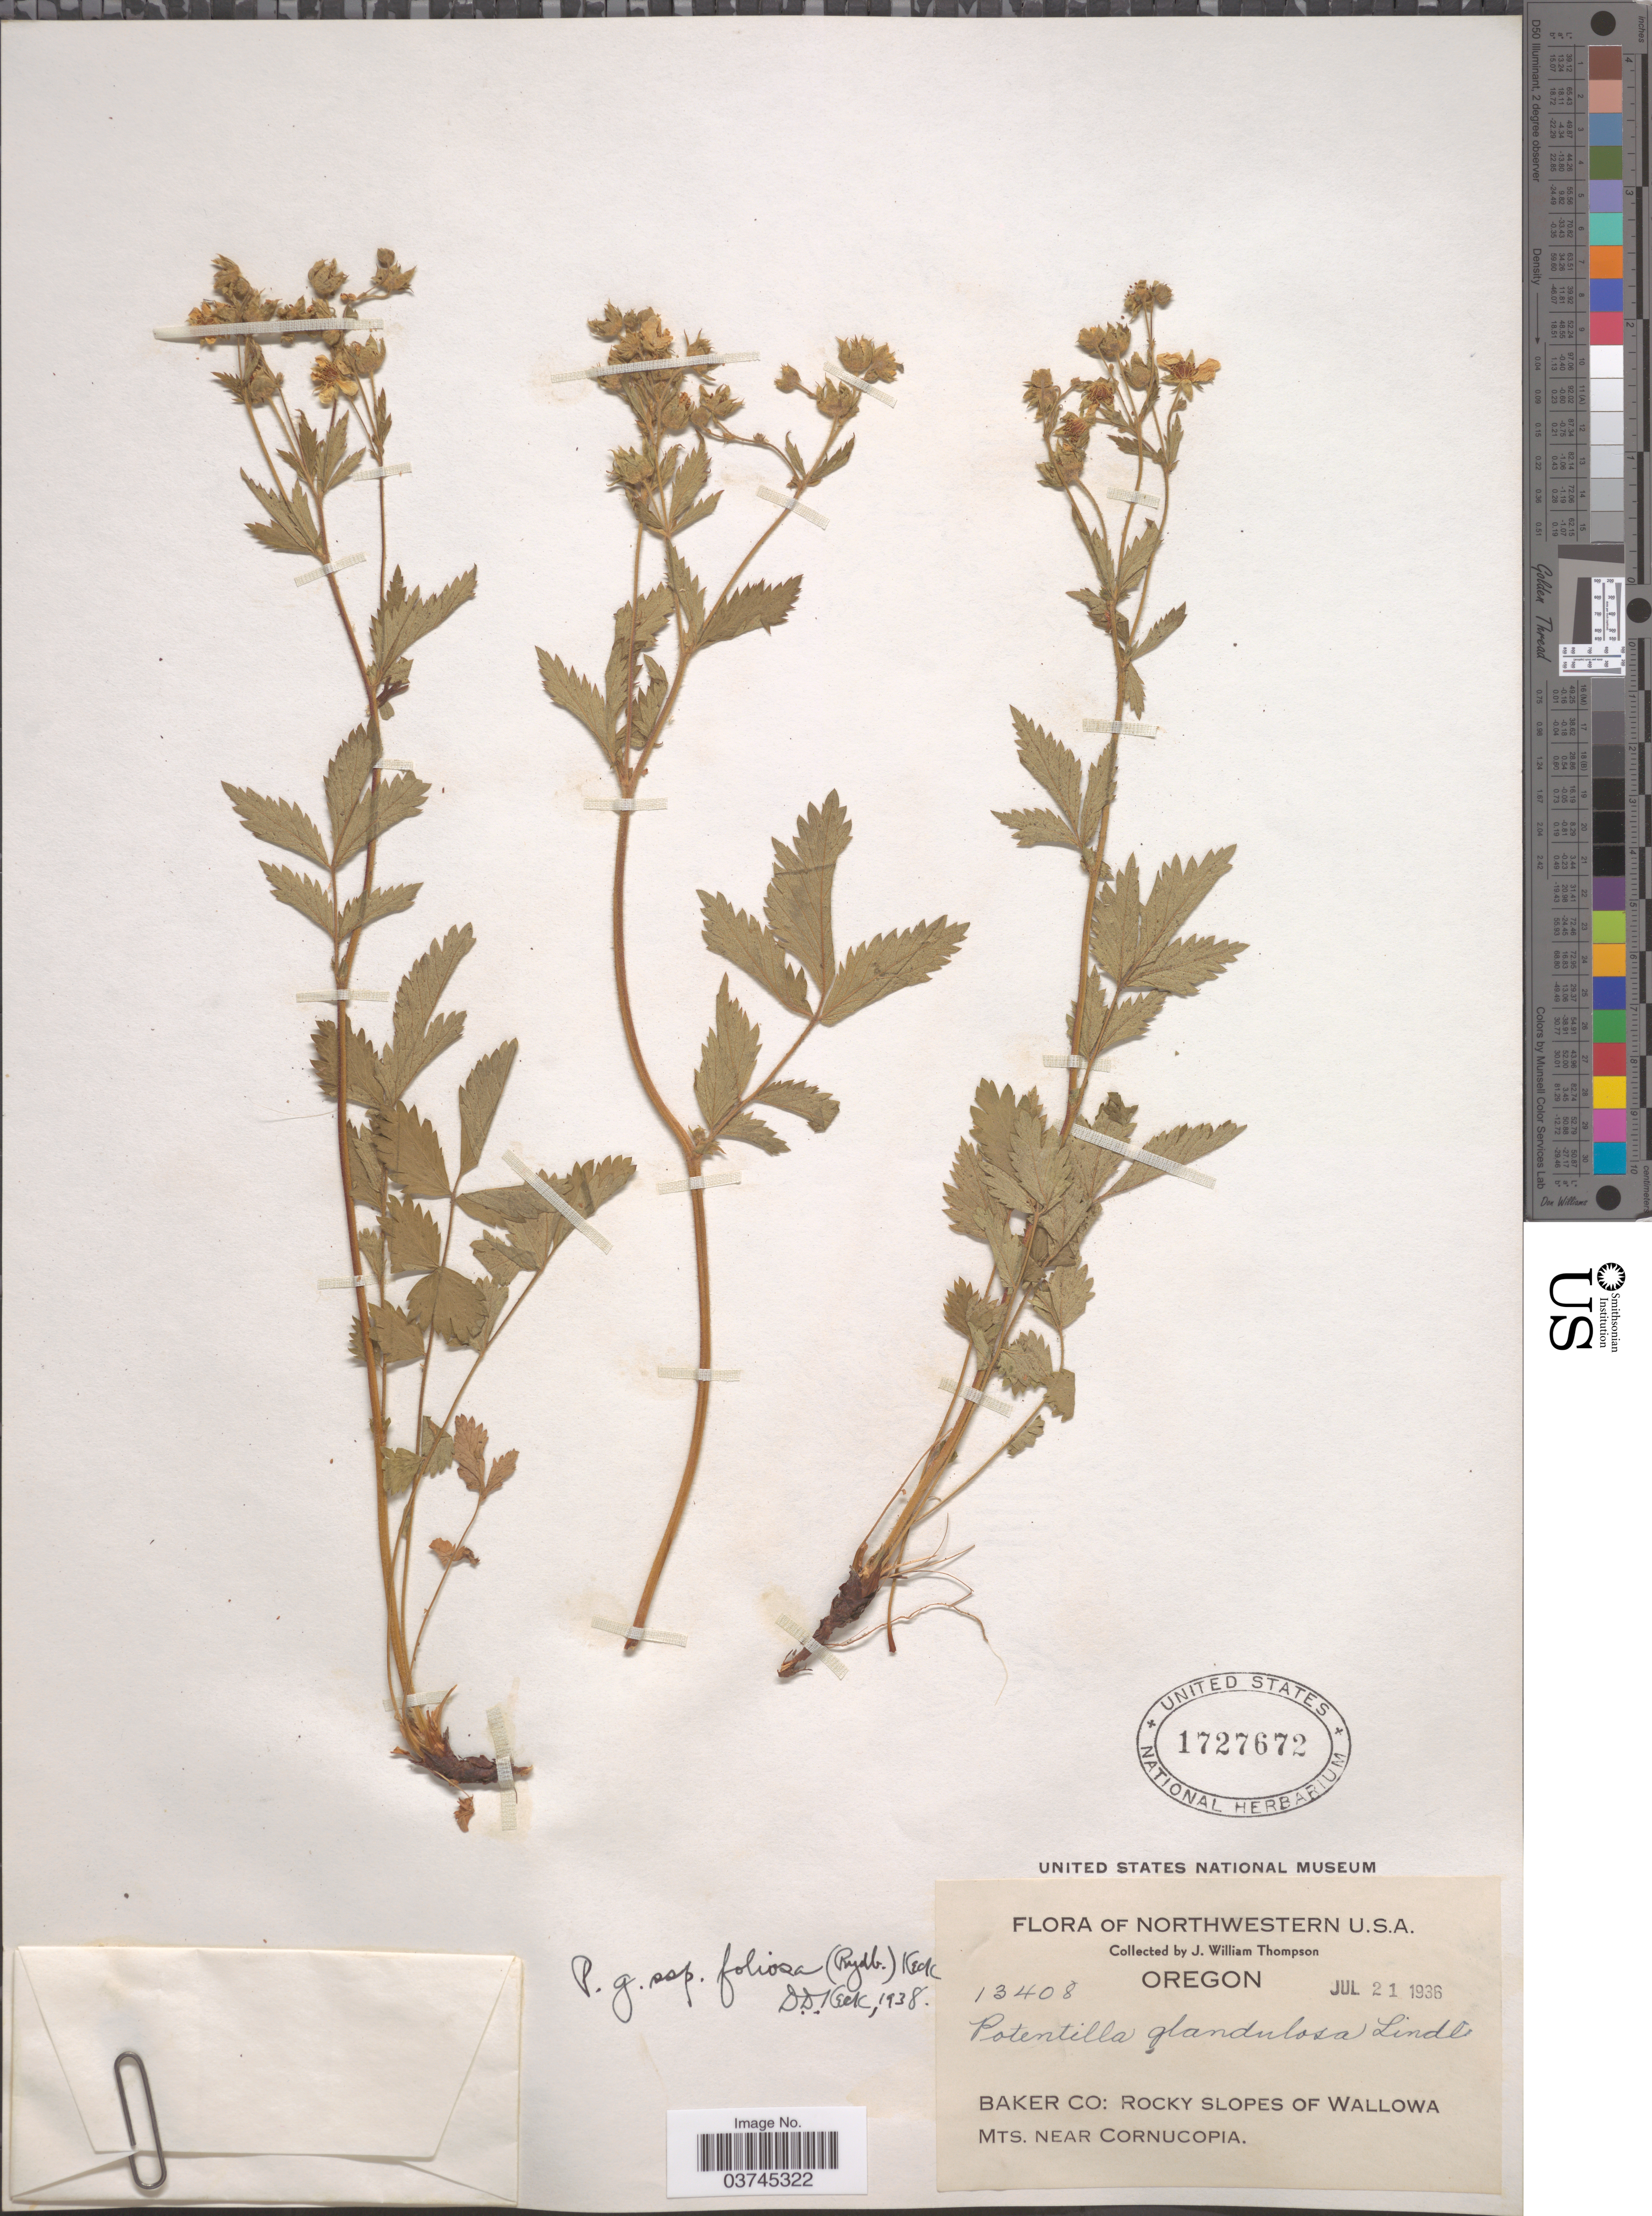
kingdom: Plantae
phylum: Tracheophyta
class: Magnoliopsida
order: Rosales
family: Rosaceae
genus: Drymocallis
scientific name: Drymocallis foliosa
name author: Rydb.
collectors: J. W. Thompson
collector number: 13408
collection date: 1936-07-21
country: United States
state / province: Oregon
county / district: Baker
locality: Rocky slopes of Wallowa Mts. near Cornucopia.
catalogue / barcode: US 1727672